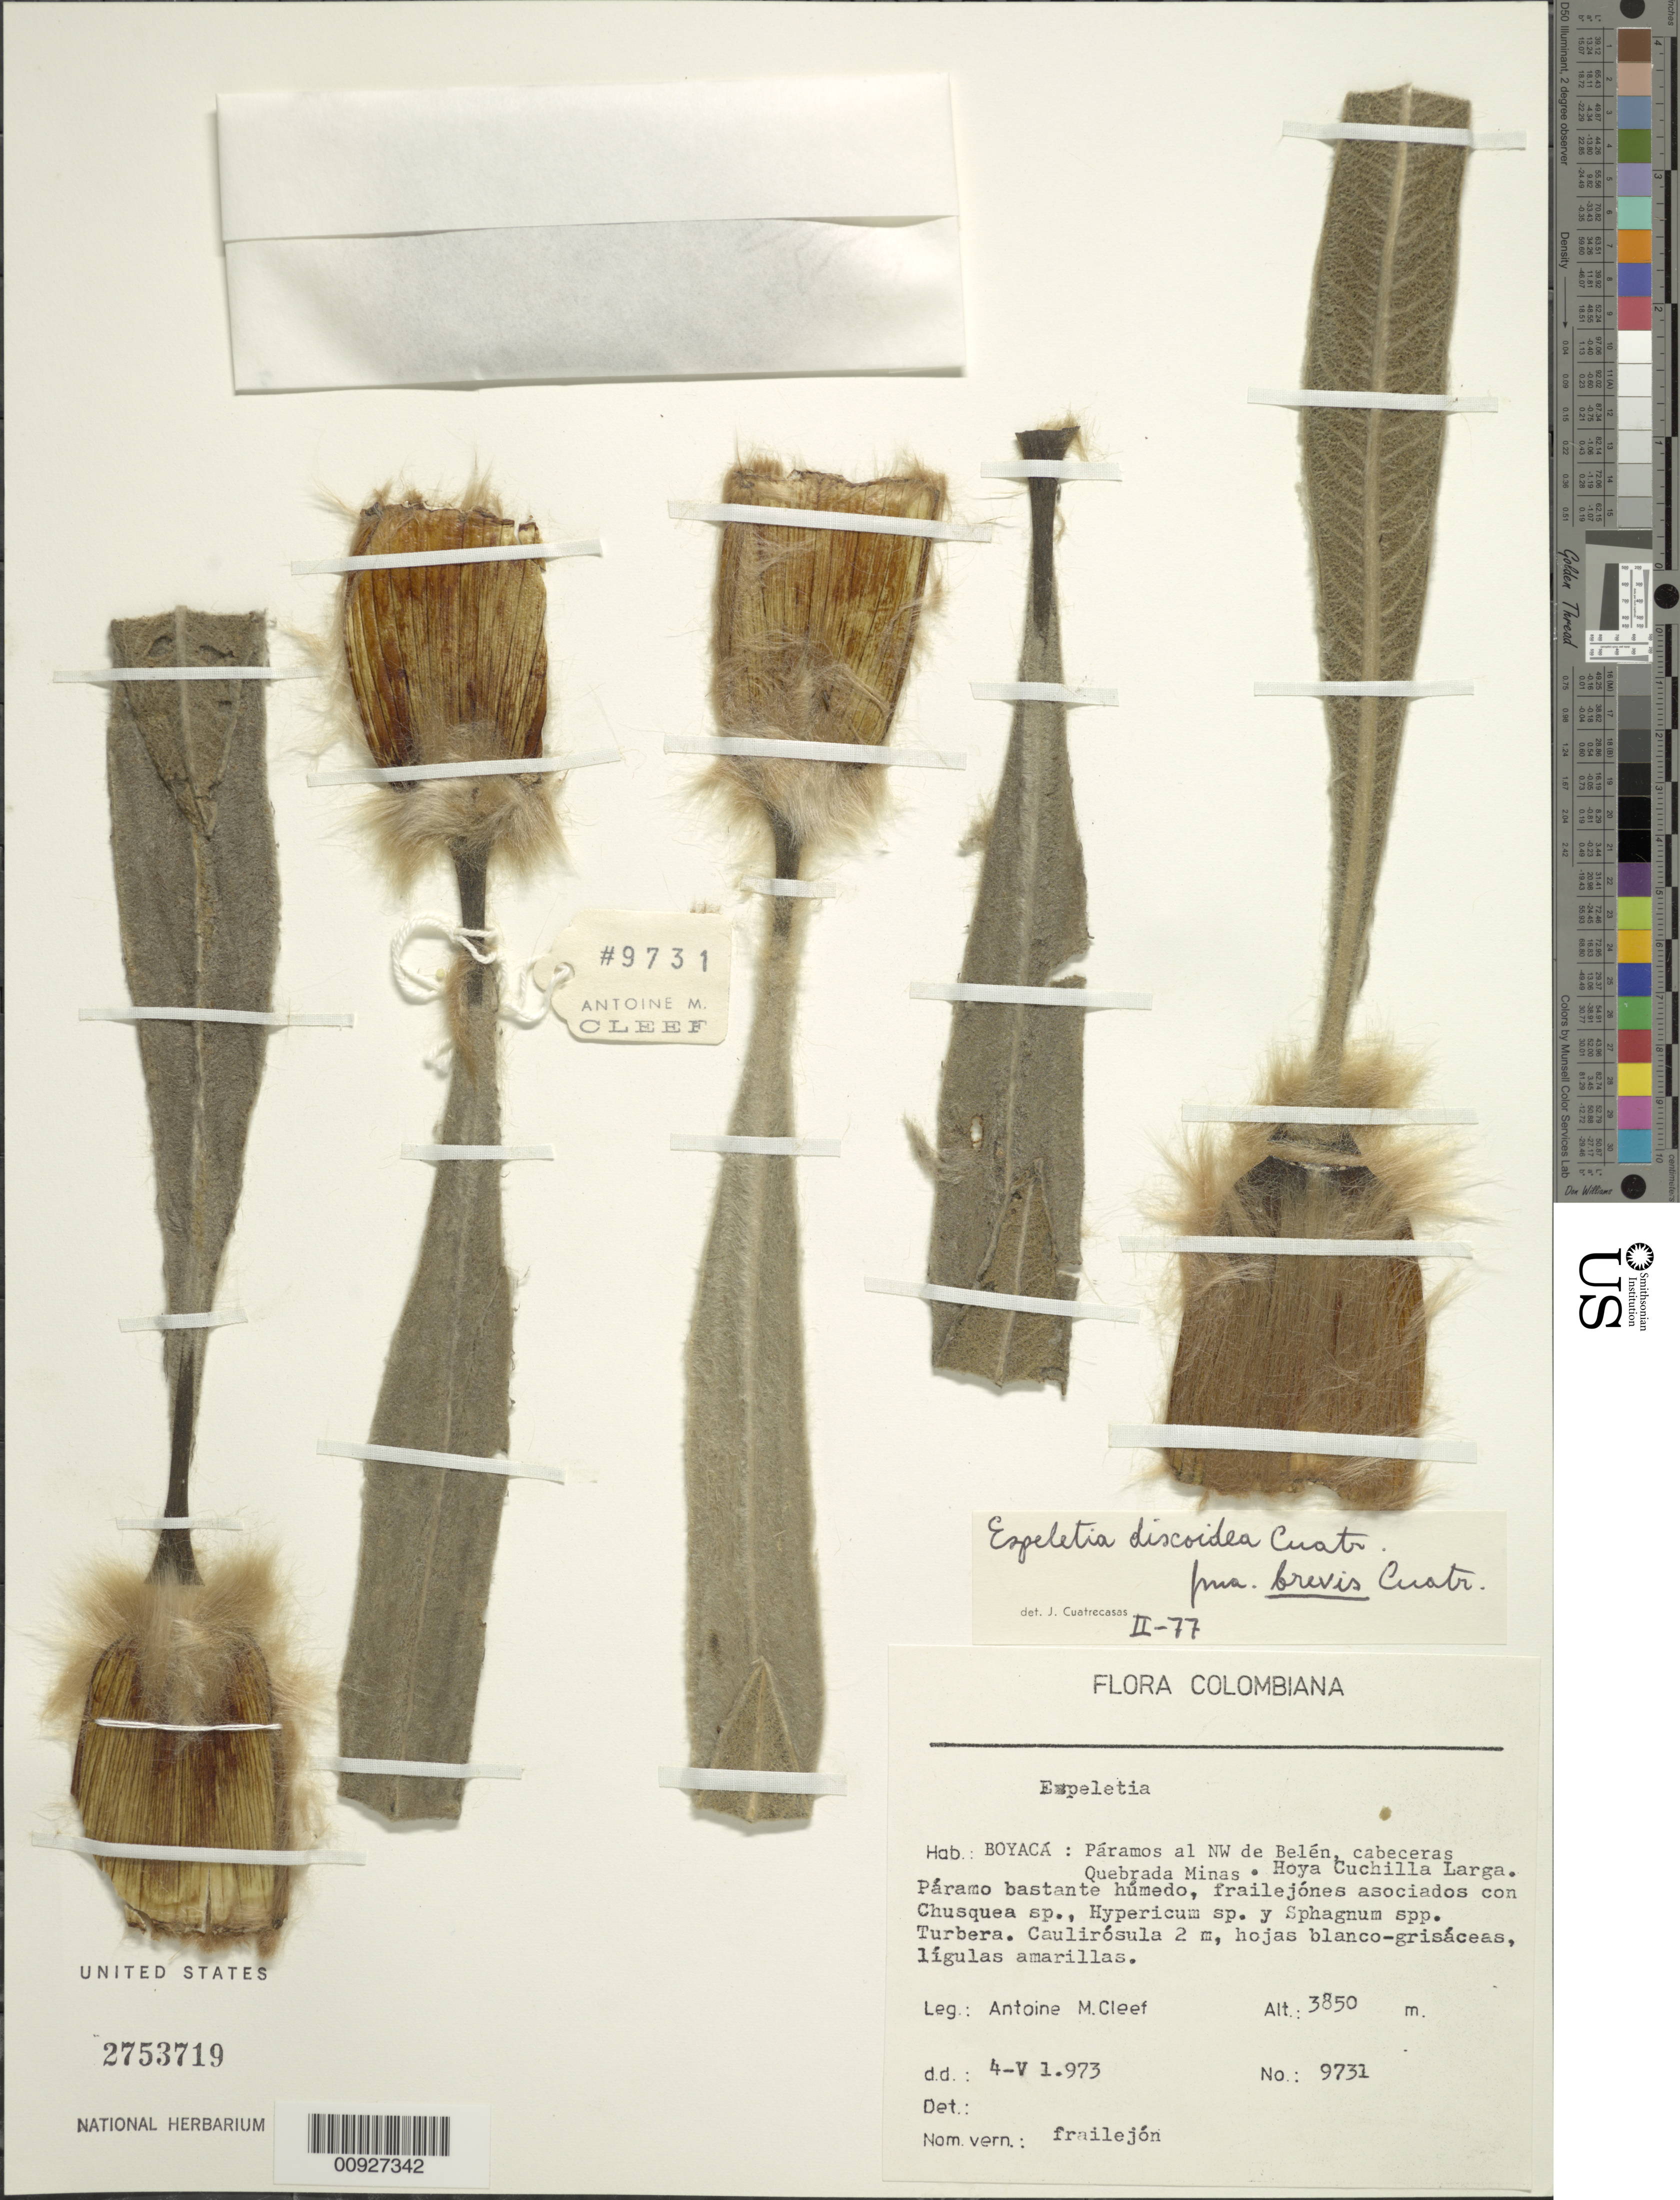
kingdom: Plantae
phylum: Tracheophyta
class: Magnoliopsida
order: Asterales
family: Asteraceae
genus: Espeletia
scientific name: Espeletia discoidea f. brevis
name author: Cuatrec.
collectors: A. M. Cleef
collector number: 9731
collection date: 1973-05-04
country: Colombia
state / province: Boyacá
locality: Páramos al NW de Belén, cabeceras Quebrada Minas. Hoya Cuchilla Larga.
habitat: Páramo bastante húmedo, frailejones asociados con Chusquea sp., Hypericum sp. y Sphagnum subsp. Turbera. Crece en la misma población como Cleef 9371.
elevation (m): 3850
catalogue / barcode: US 2753719